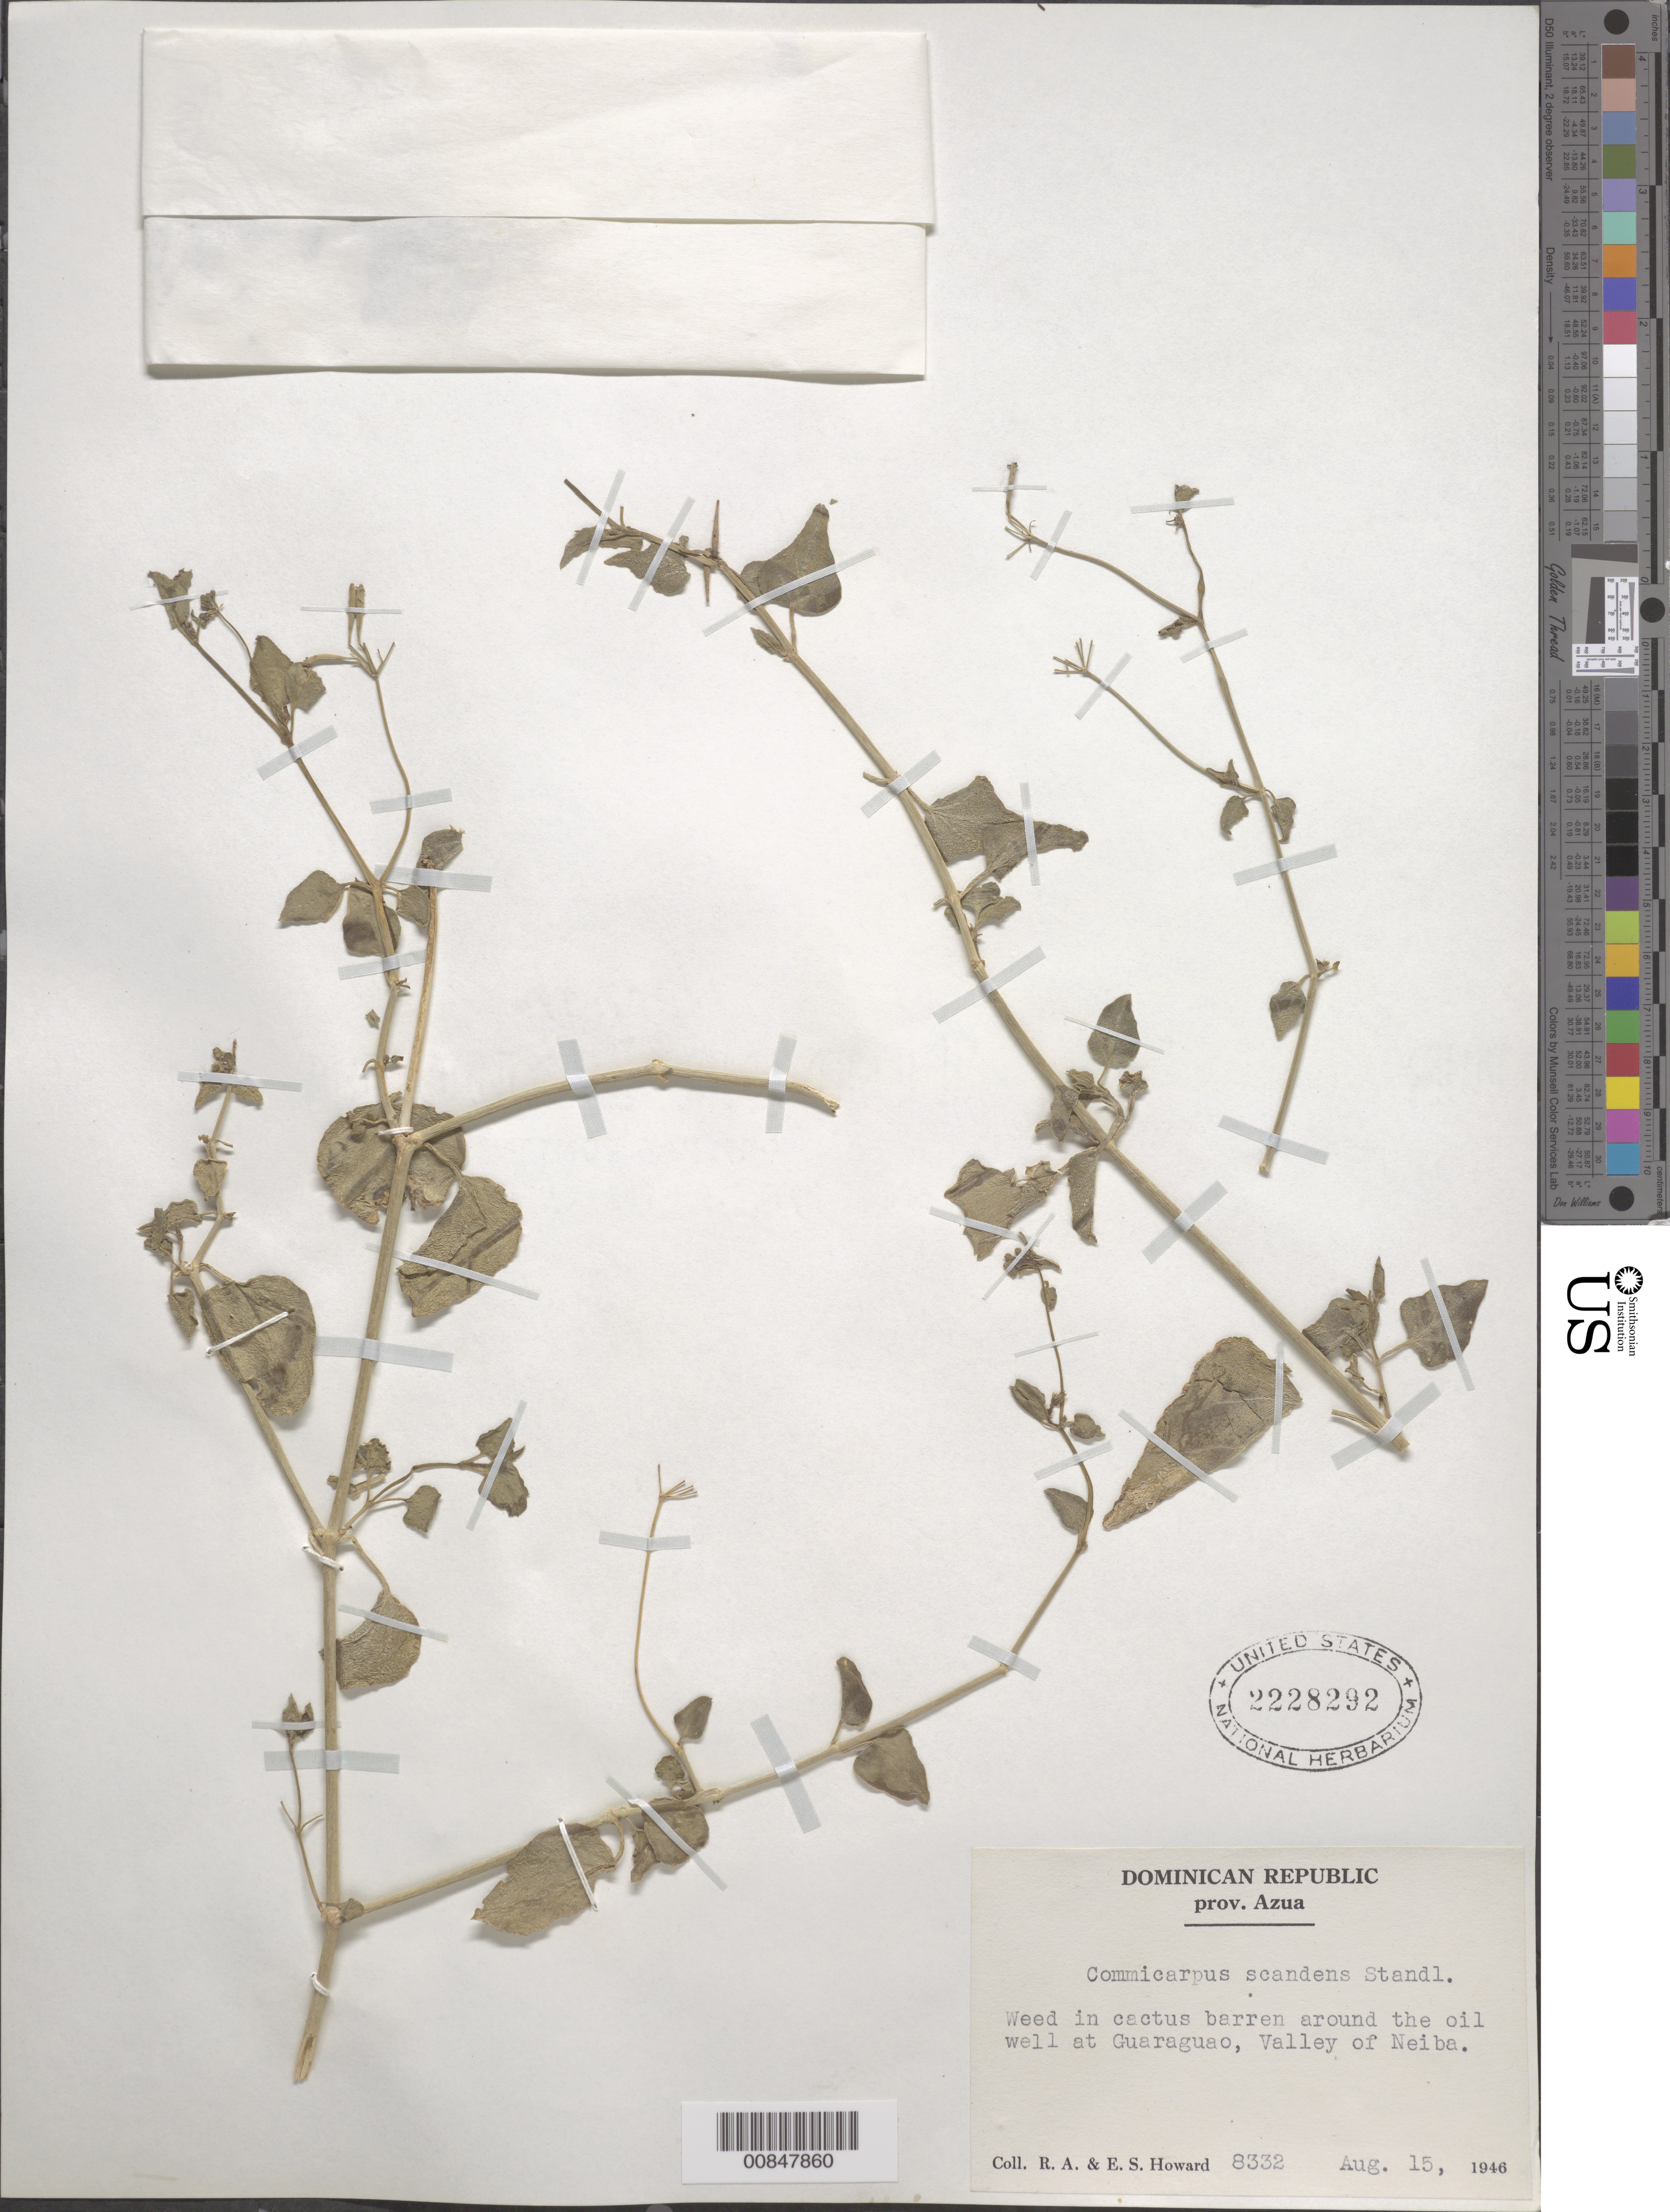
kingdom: Plantae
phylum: Tracheophyta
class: Magnoliopsida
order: Caryophyllales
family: Nyctaginaceae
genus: Boerhavia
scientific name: Boerhavia scandens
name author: L.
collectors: R. A. Howard & E. S. Howard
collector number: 8332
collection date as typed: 15 Aug 1946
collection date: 1946-08-15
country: Dominican Republic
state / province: Azua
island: Hispaniola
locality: Around the oil well at Guaraguao, Vallet of Neiba.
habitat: In cactus barren.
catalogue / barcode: US 2228292